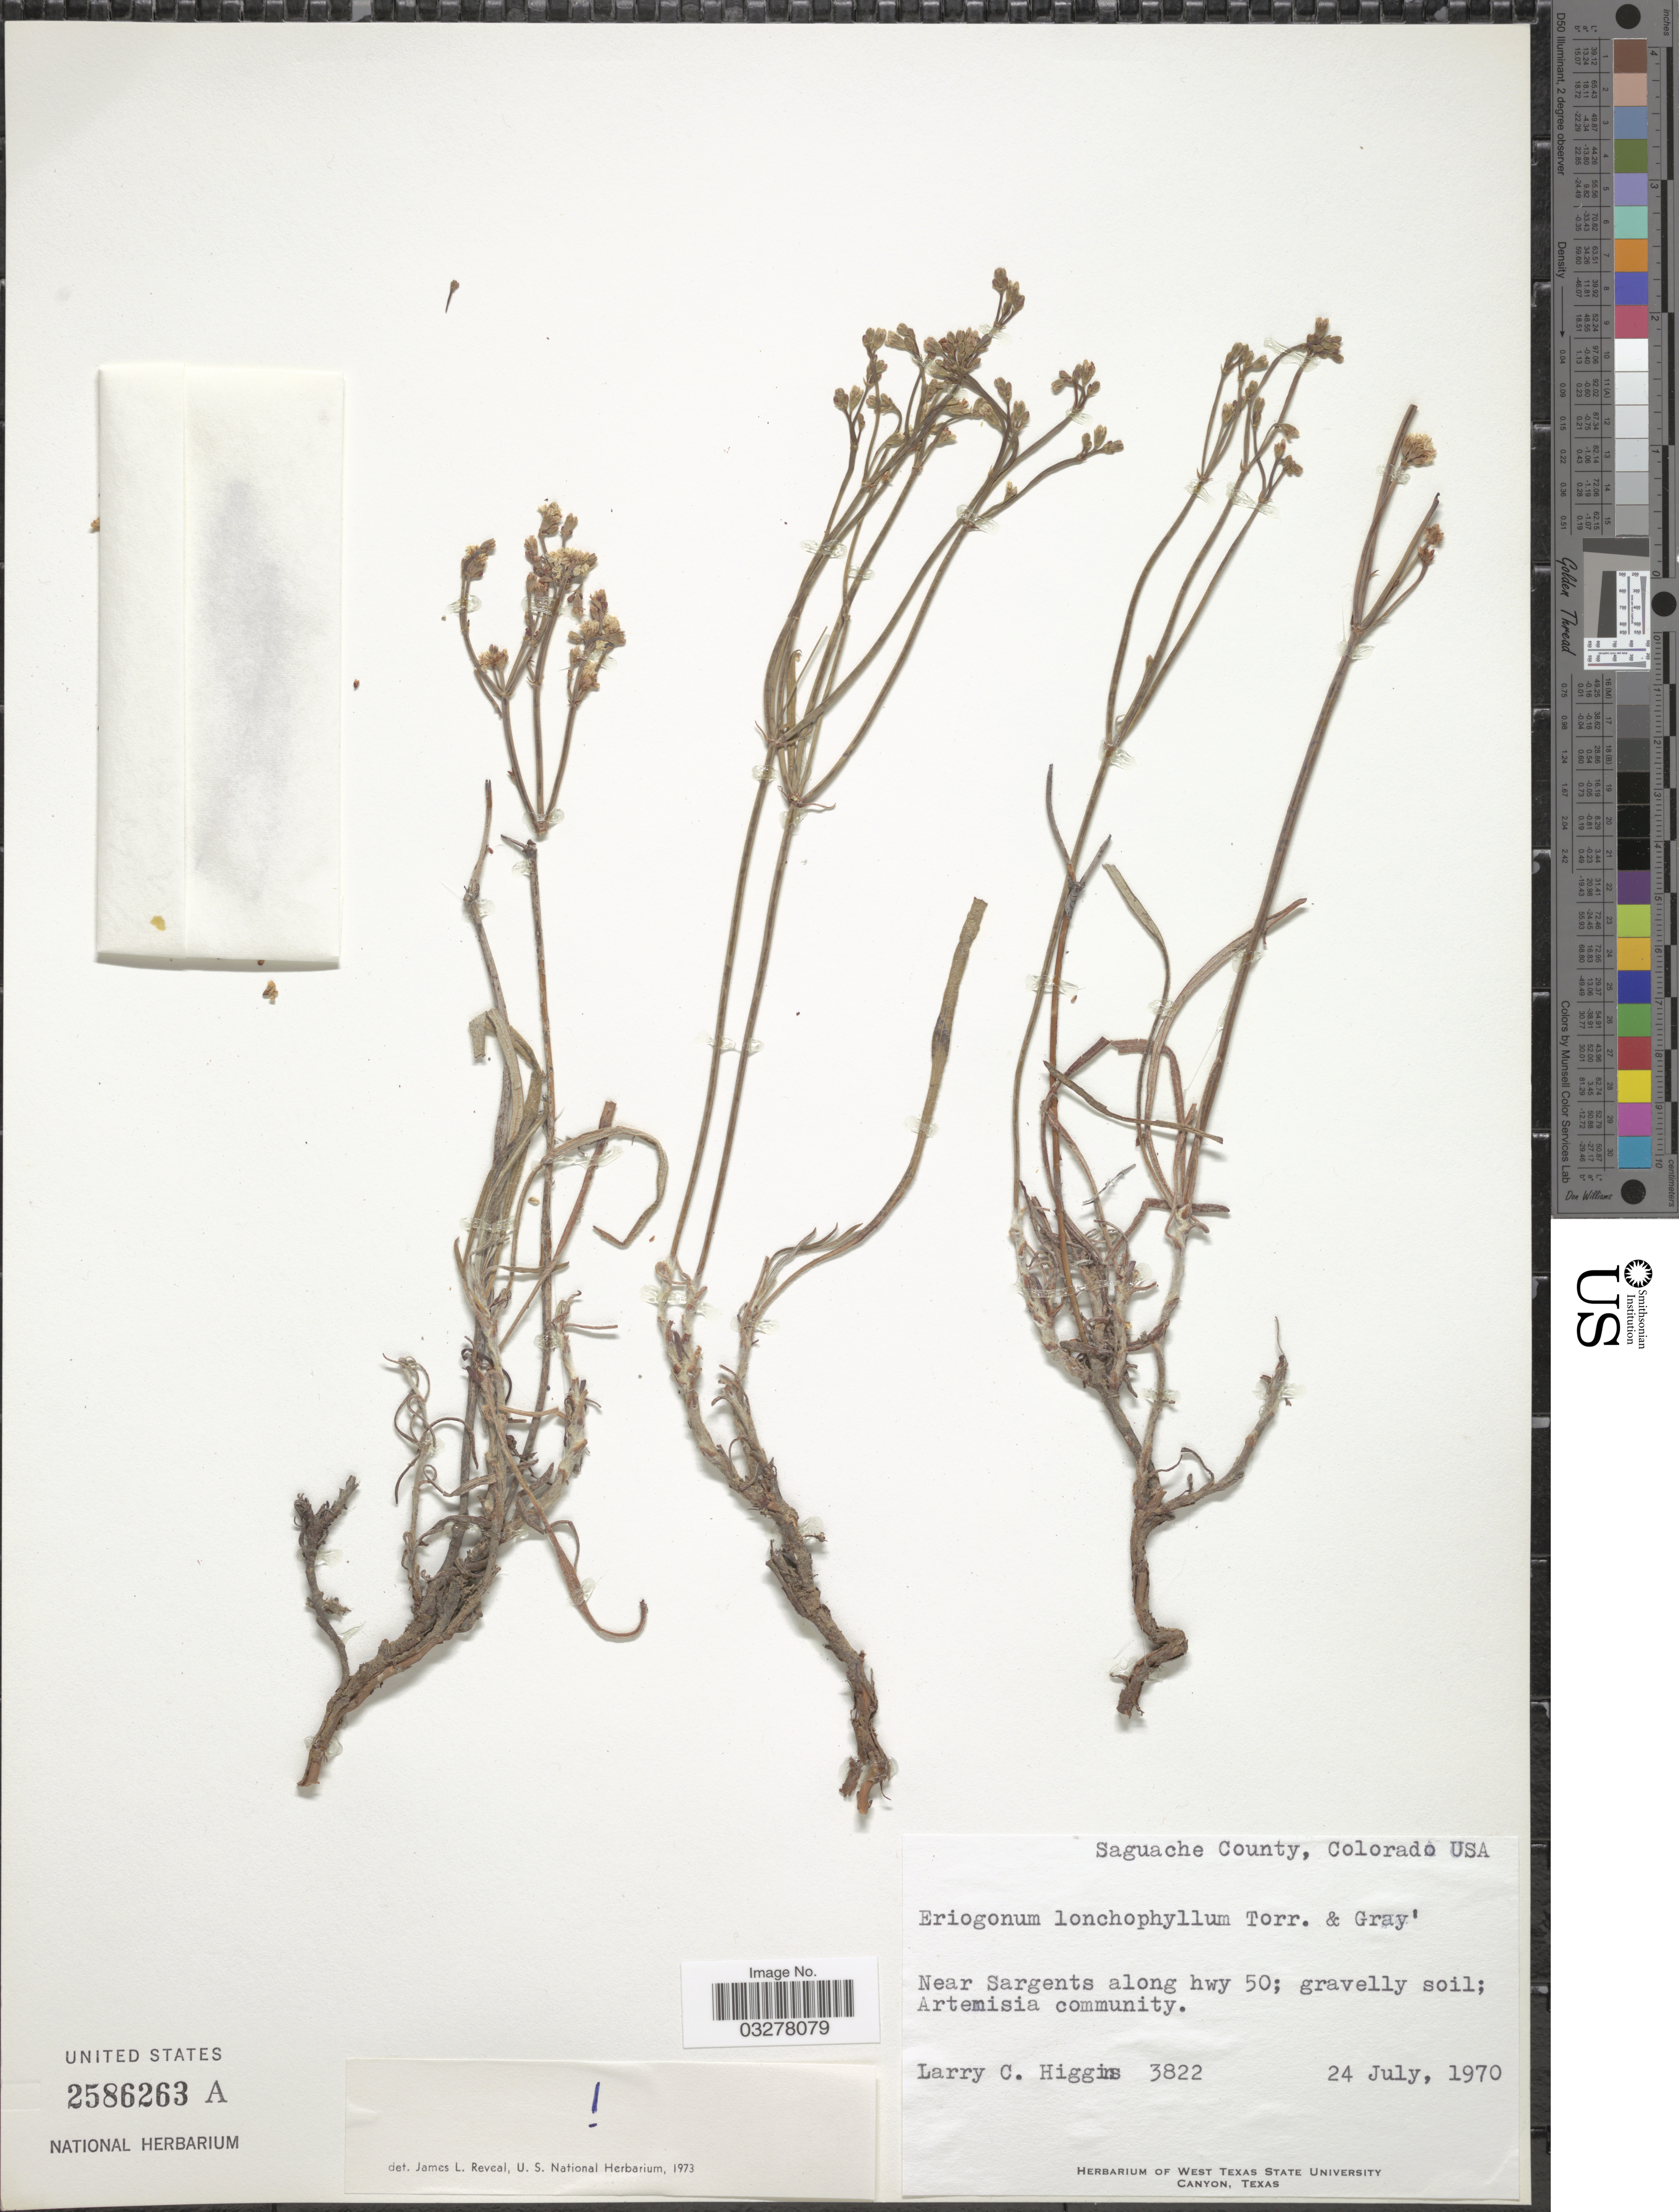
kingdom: Plantae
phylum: Tracheophyta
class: Magnoliopsida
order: Caryophyllales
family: Polygonaceae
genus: Eriogonum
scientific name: Eriogonum lonchophyllum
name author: Torr. & A. Gray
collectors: L. Higgins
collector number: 3822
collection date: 1970-07-24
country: United States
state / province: Colorado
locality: Saguache County. Near Sargents along hwy 50.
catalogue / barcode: US 2586263A